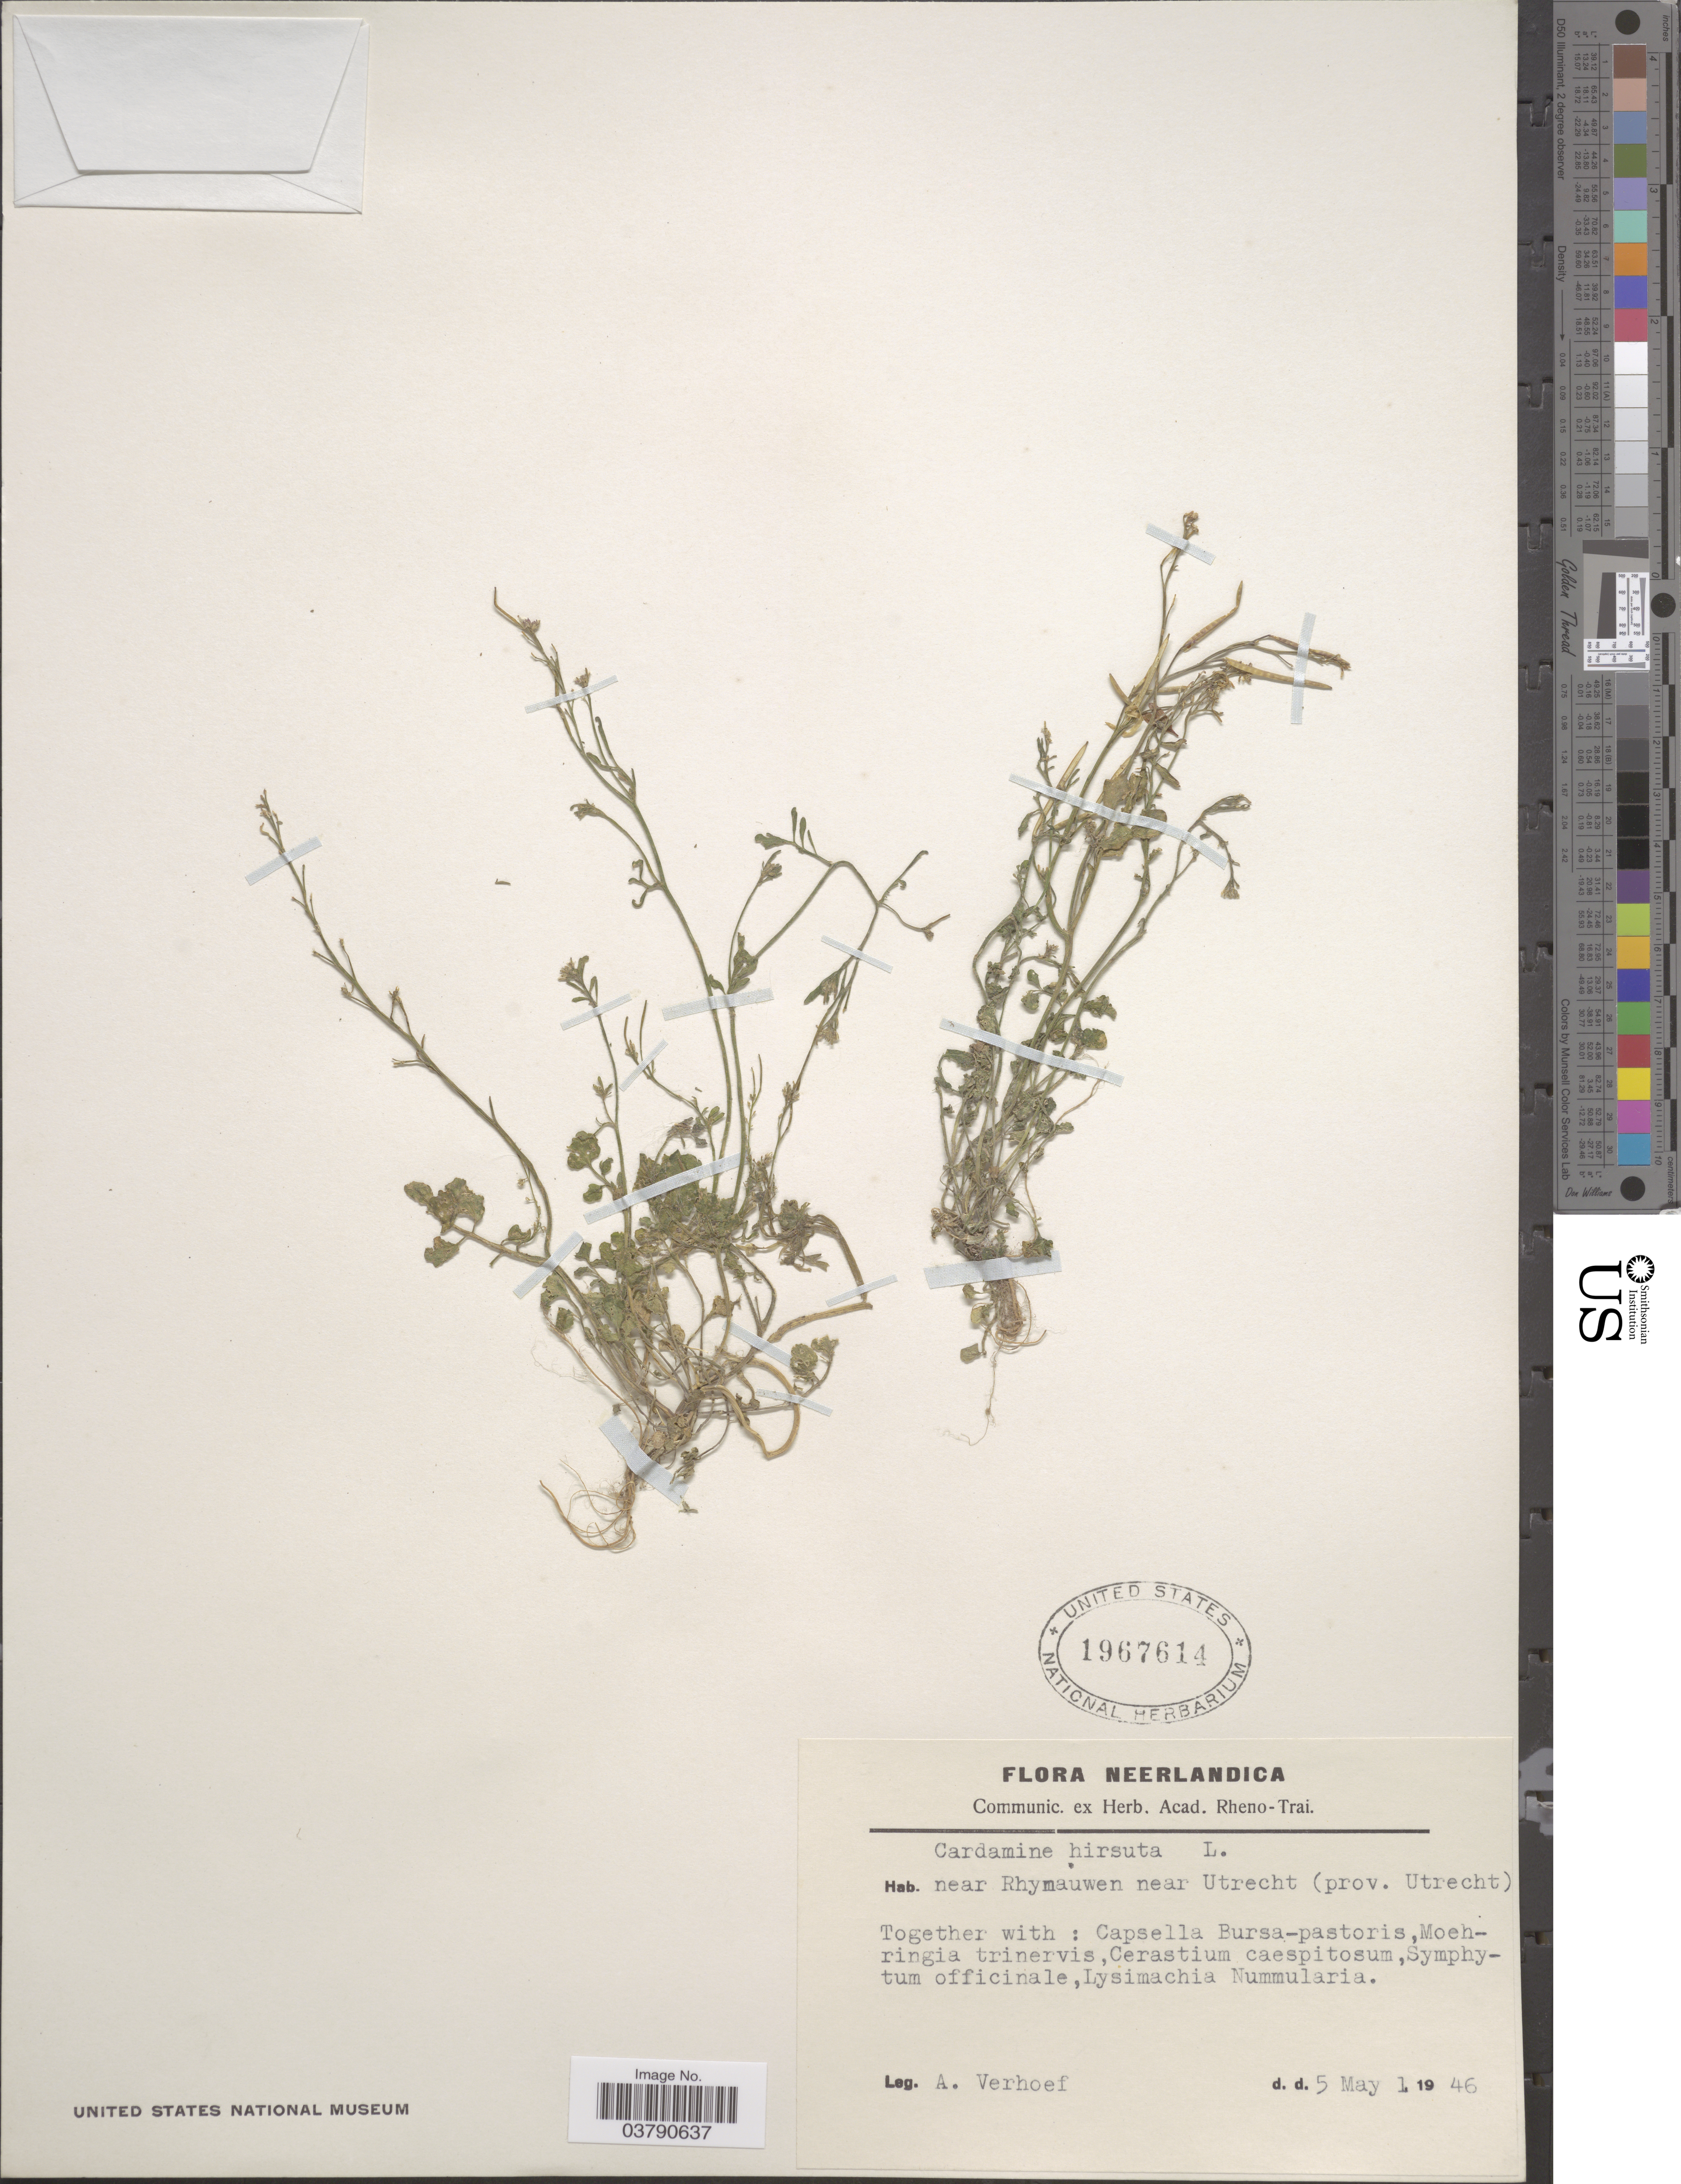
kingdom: Plantae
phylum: Tracheophyta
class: Magnoliopsida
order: Brassicales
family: Brassicaceae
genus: Cardamine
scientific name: Cardamine hirsuta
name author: L.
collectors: A. Verhoef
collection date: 1946-05-01/1946-05-05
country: Netherlands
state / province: Utrecht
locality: Near Rhymauwen near Utrecht.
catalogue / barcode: US 1967614